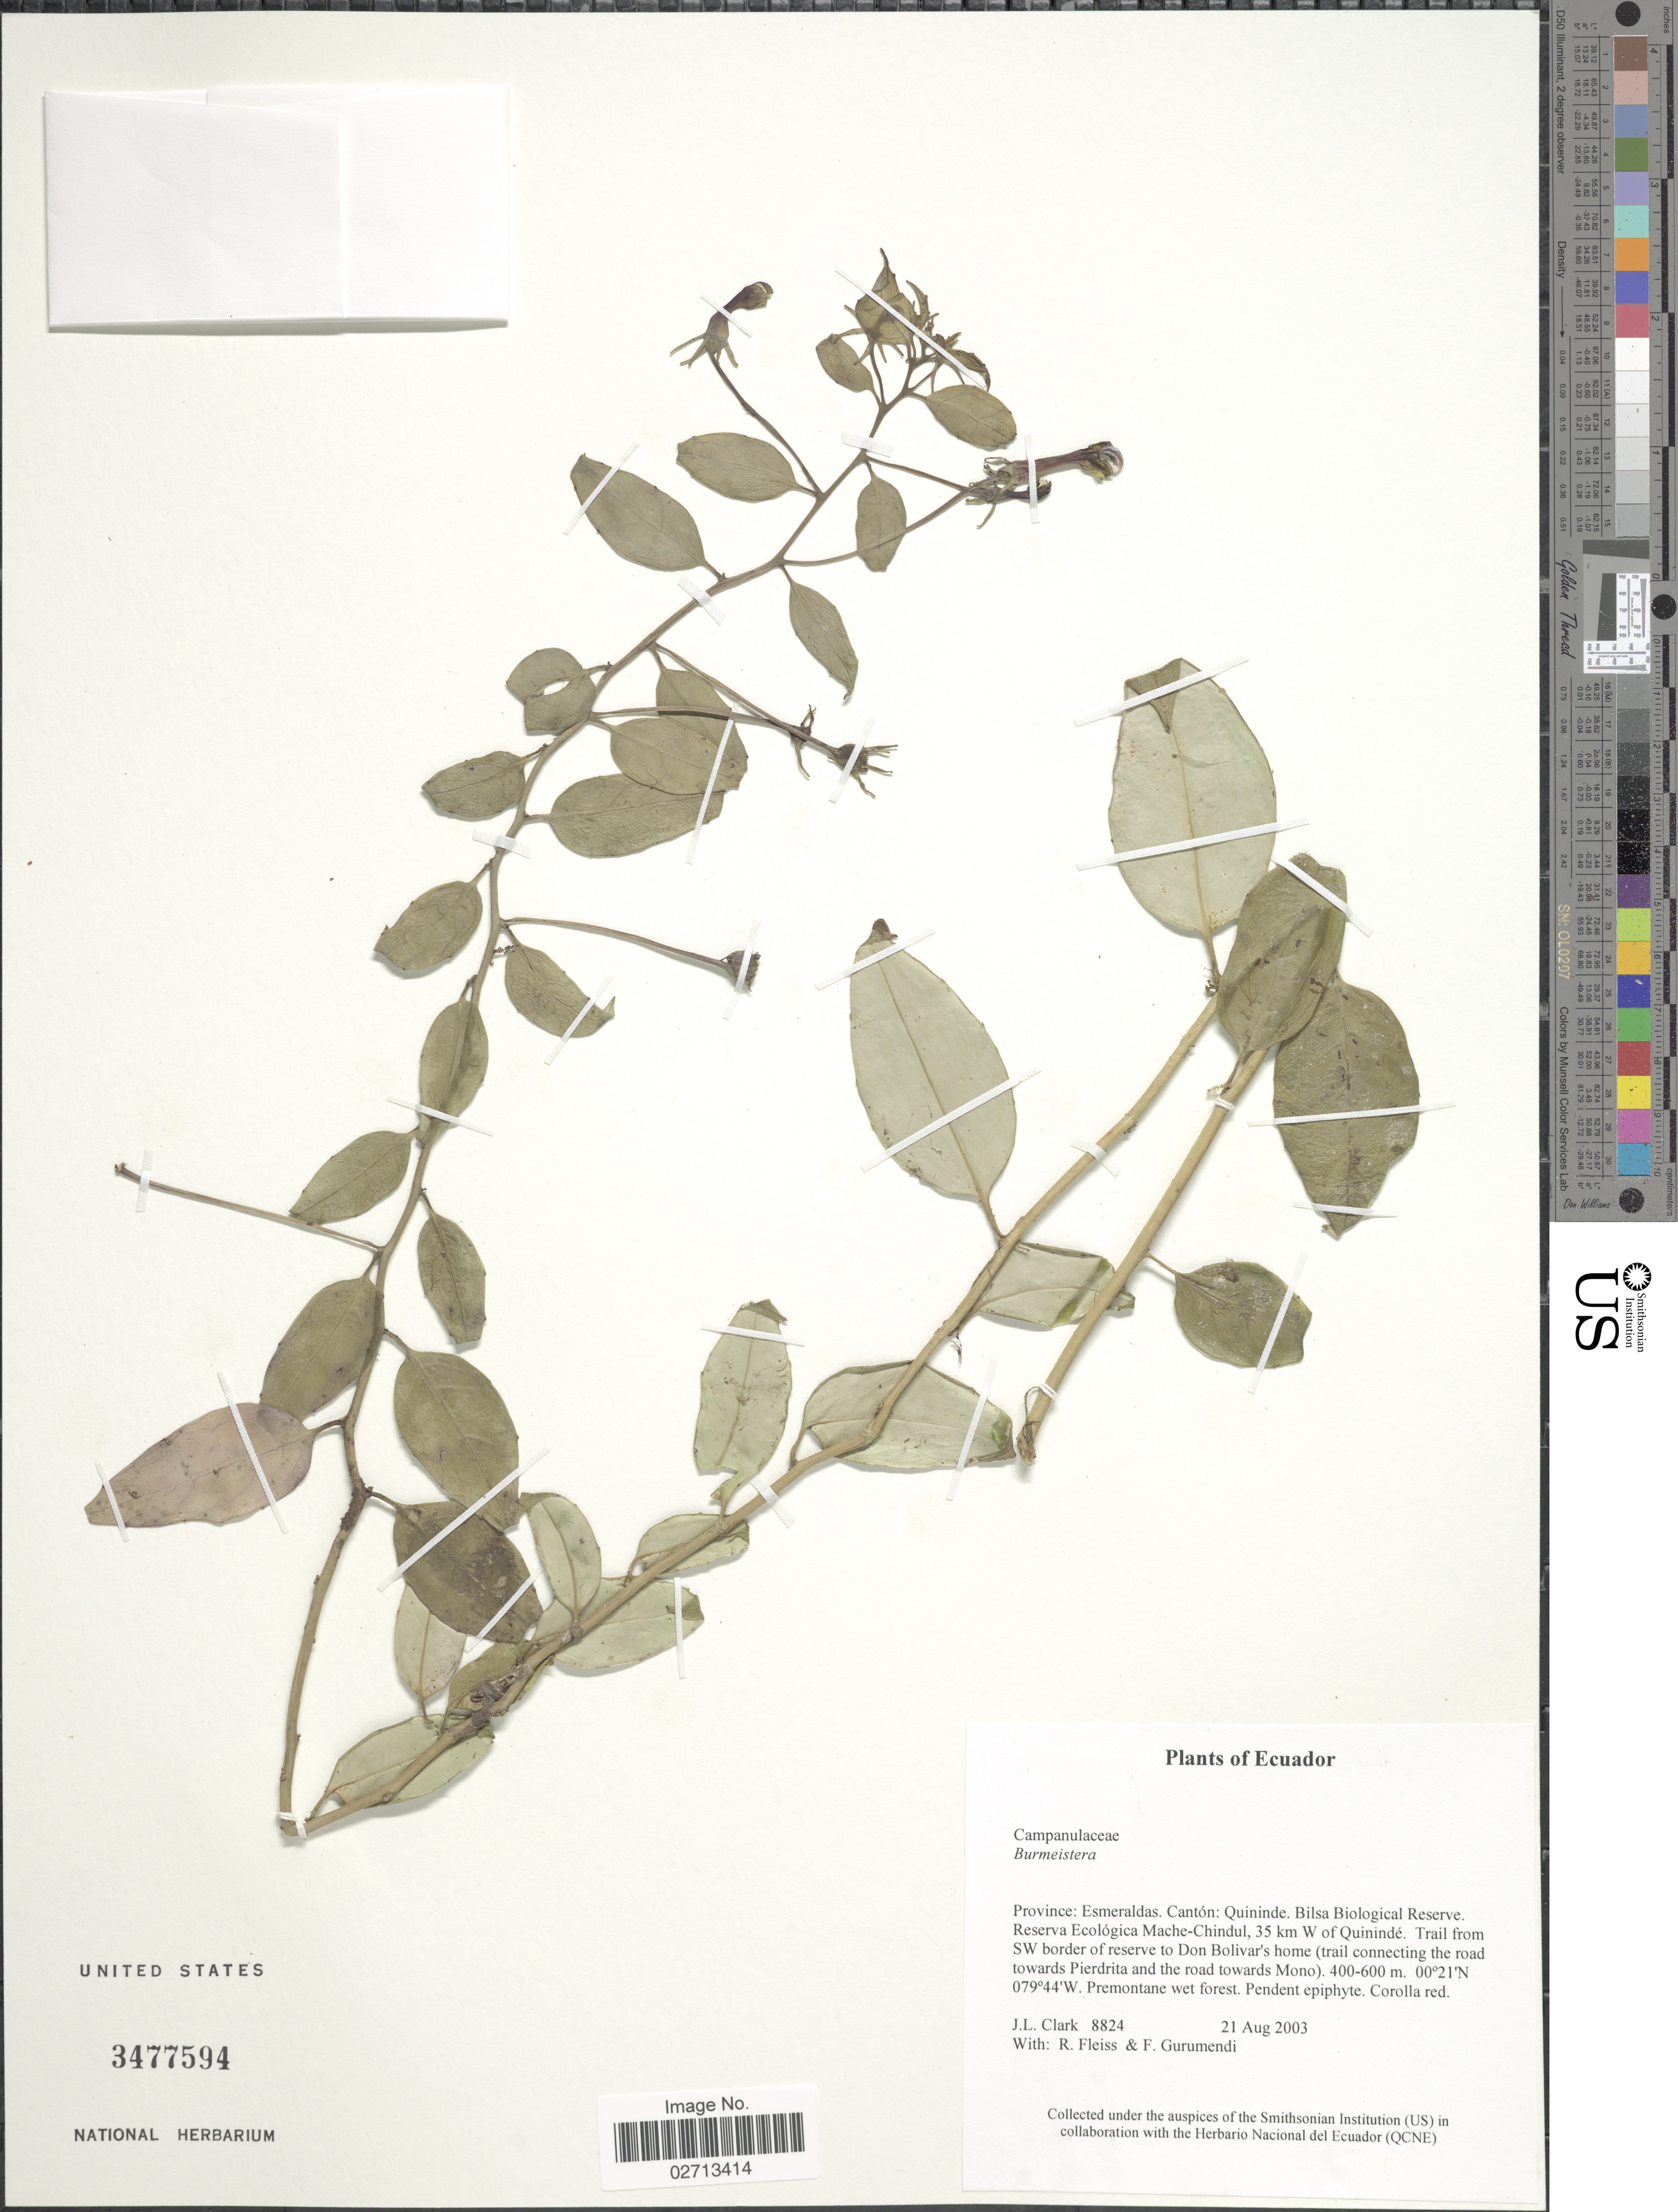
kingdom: Plantae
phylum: Tracheophyta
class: Magnoliopsida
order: Asterales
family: Campanulaceae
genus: Burmeistera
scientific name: Burmeistera sp.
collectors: J. L. Clark, R. Fleiss & F. Gurumendí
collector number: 8824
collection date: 2003-08-21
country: Ecuador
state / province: Esmeraldas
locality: Cantón: Quininde. Bilsa Biological Reserve. Reserva Ecológica Mache-Chindul, 35 km W of Quinindé. Trail from SW border of reserve to Don Bolivar's home (trail connecting the road towards Pierdrita and the road towards Mono).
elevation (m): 400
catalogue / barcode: US 3477594